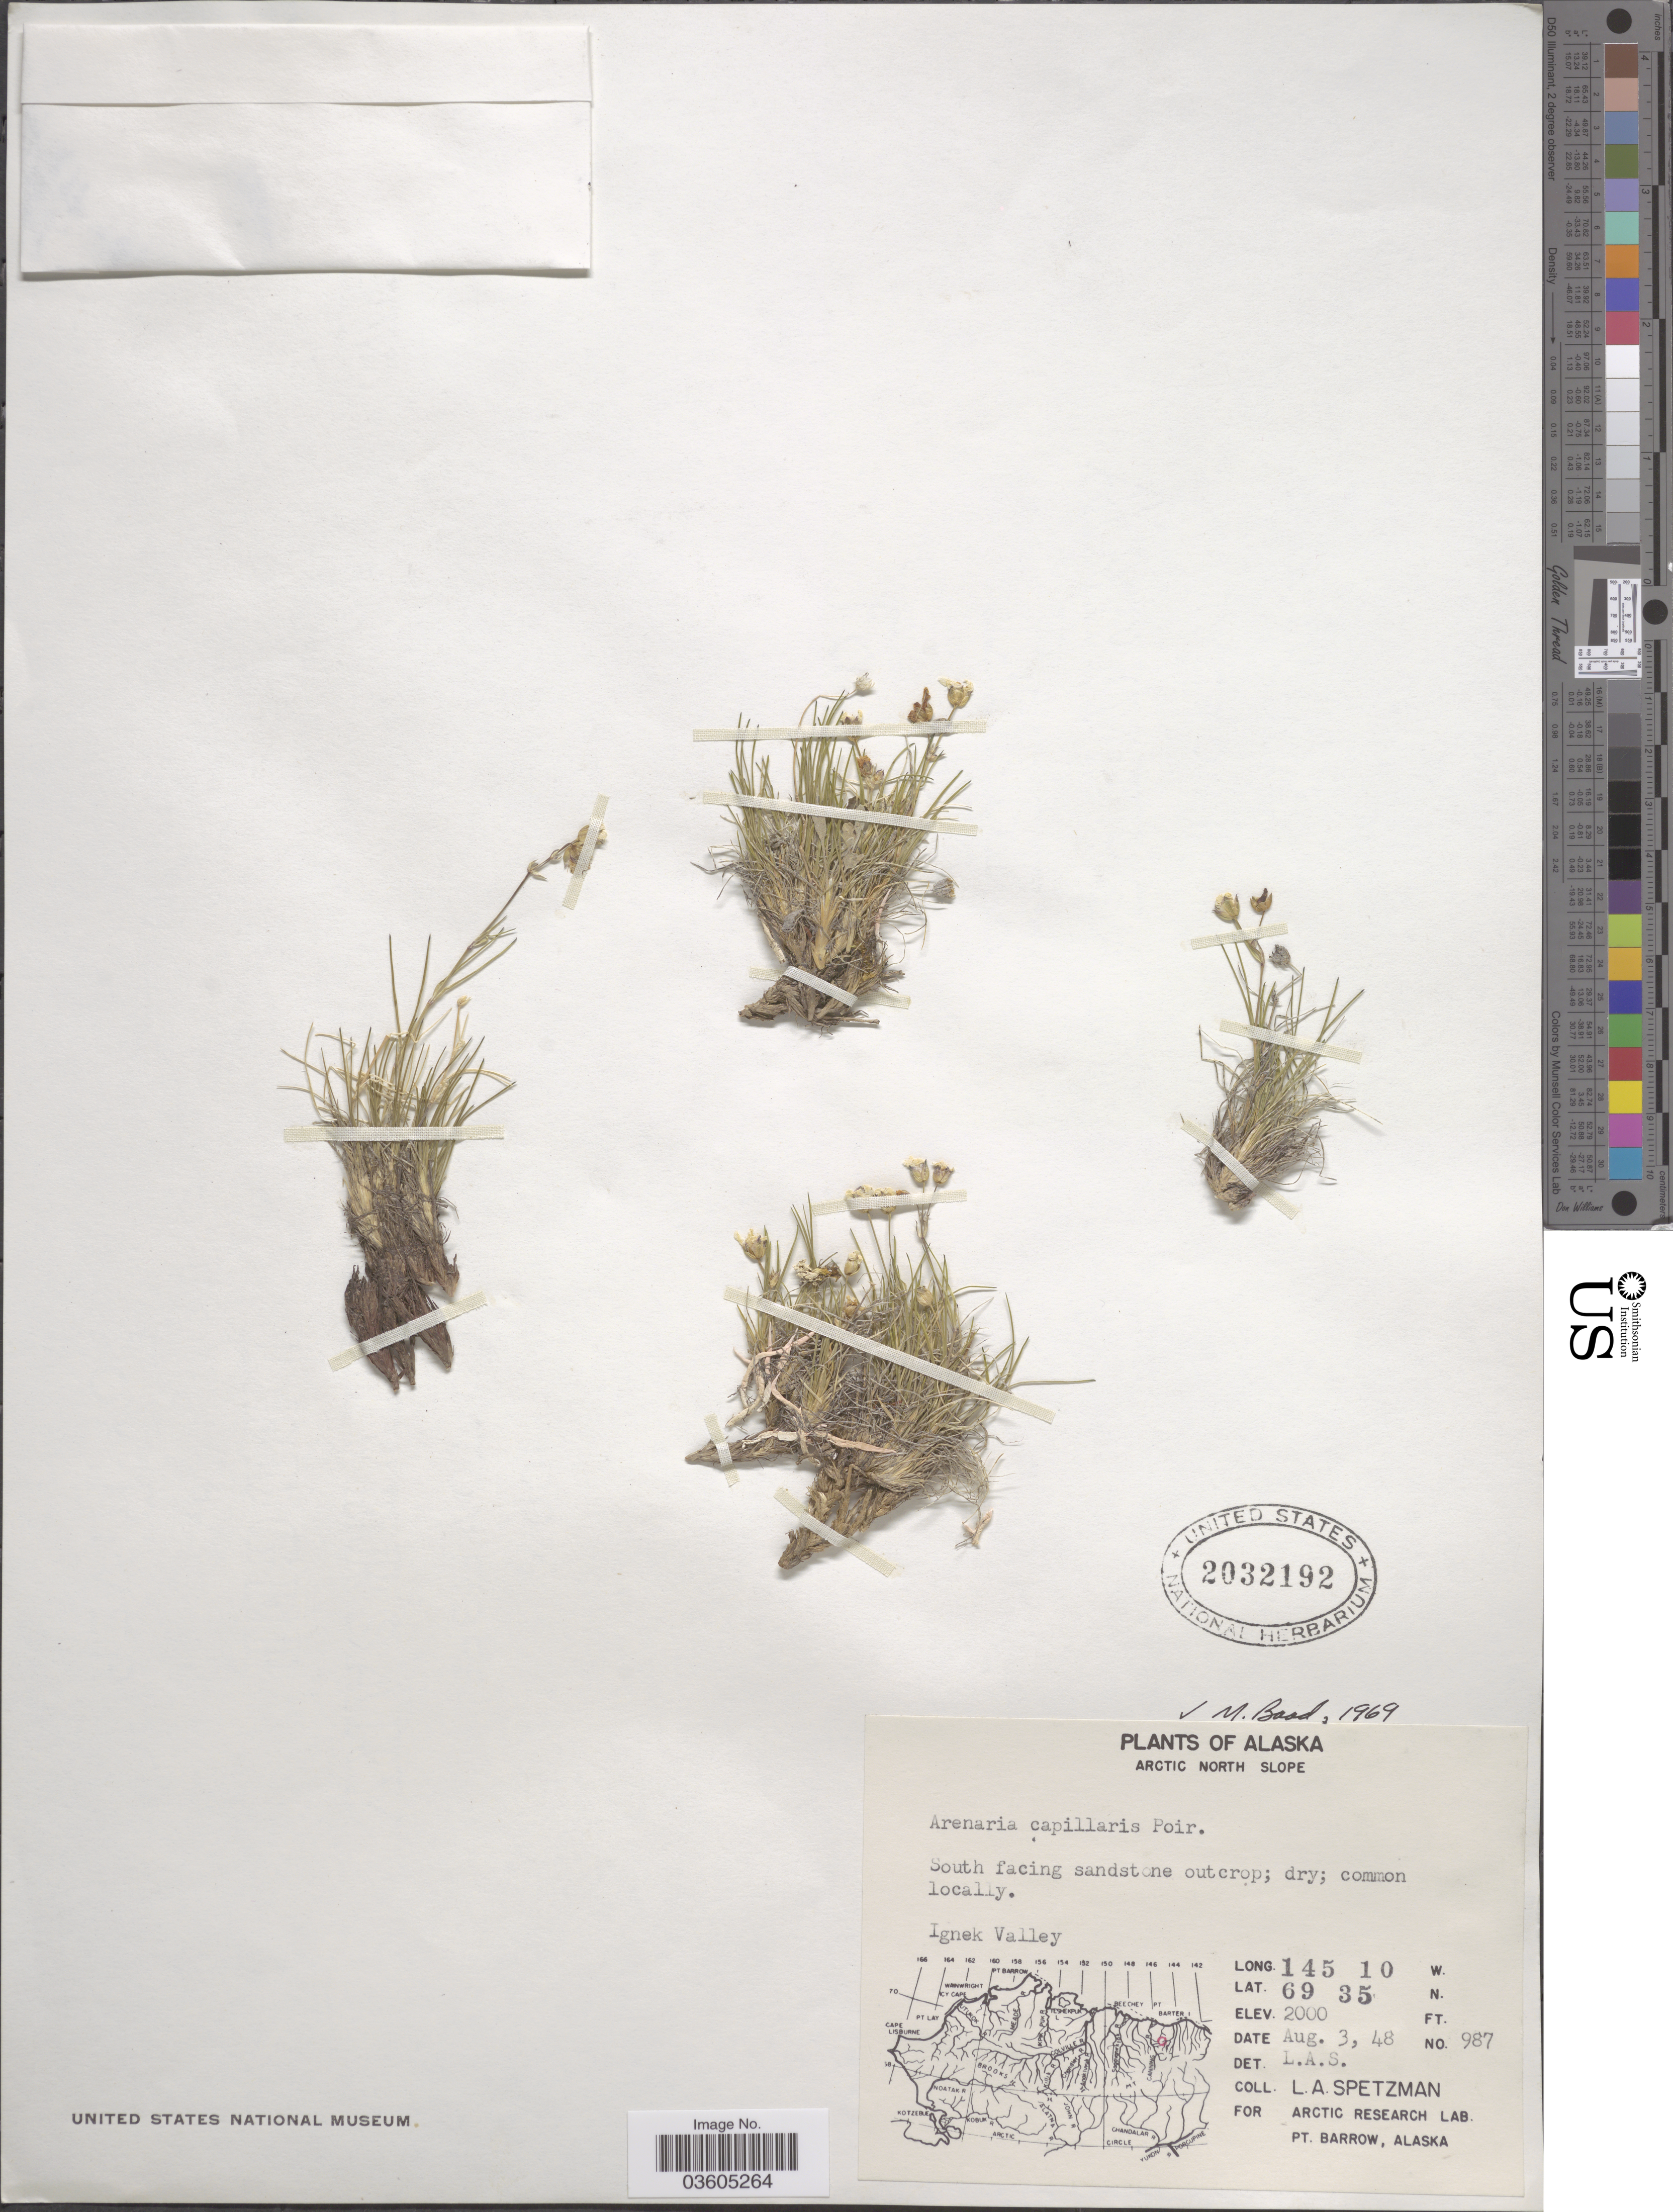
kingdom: Plantae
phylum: Tracheophyta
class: Magnoliopsida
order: Caryophyllales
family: Caryophyllaceae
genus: Eremogone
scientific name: Eremogone capillaris var. capillaris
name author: (Poir.) Fenzl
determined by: Strong, Mark T., (BOT), Smithsonian Institution - National Museum of Natural History (UNITED STATES)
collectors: L. Spetzman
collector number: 987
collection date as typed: Transcribed d/m/y: 3/8/48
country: United States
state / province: Alaska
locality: Arctic North Slope. South facing sandstone outcrop. Ignek Valley.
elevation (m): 610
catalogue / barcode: US 2032192